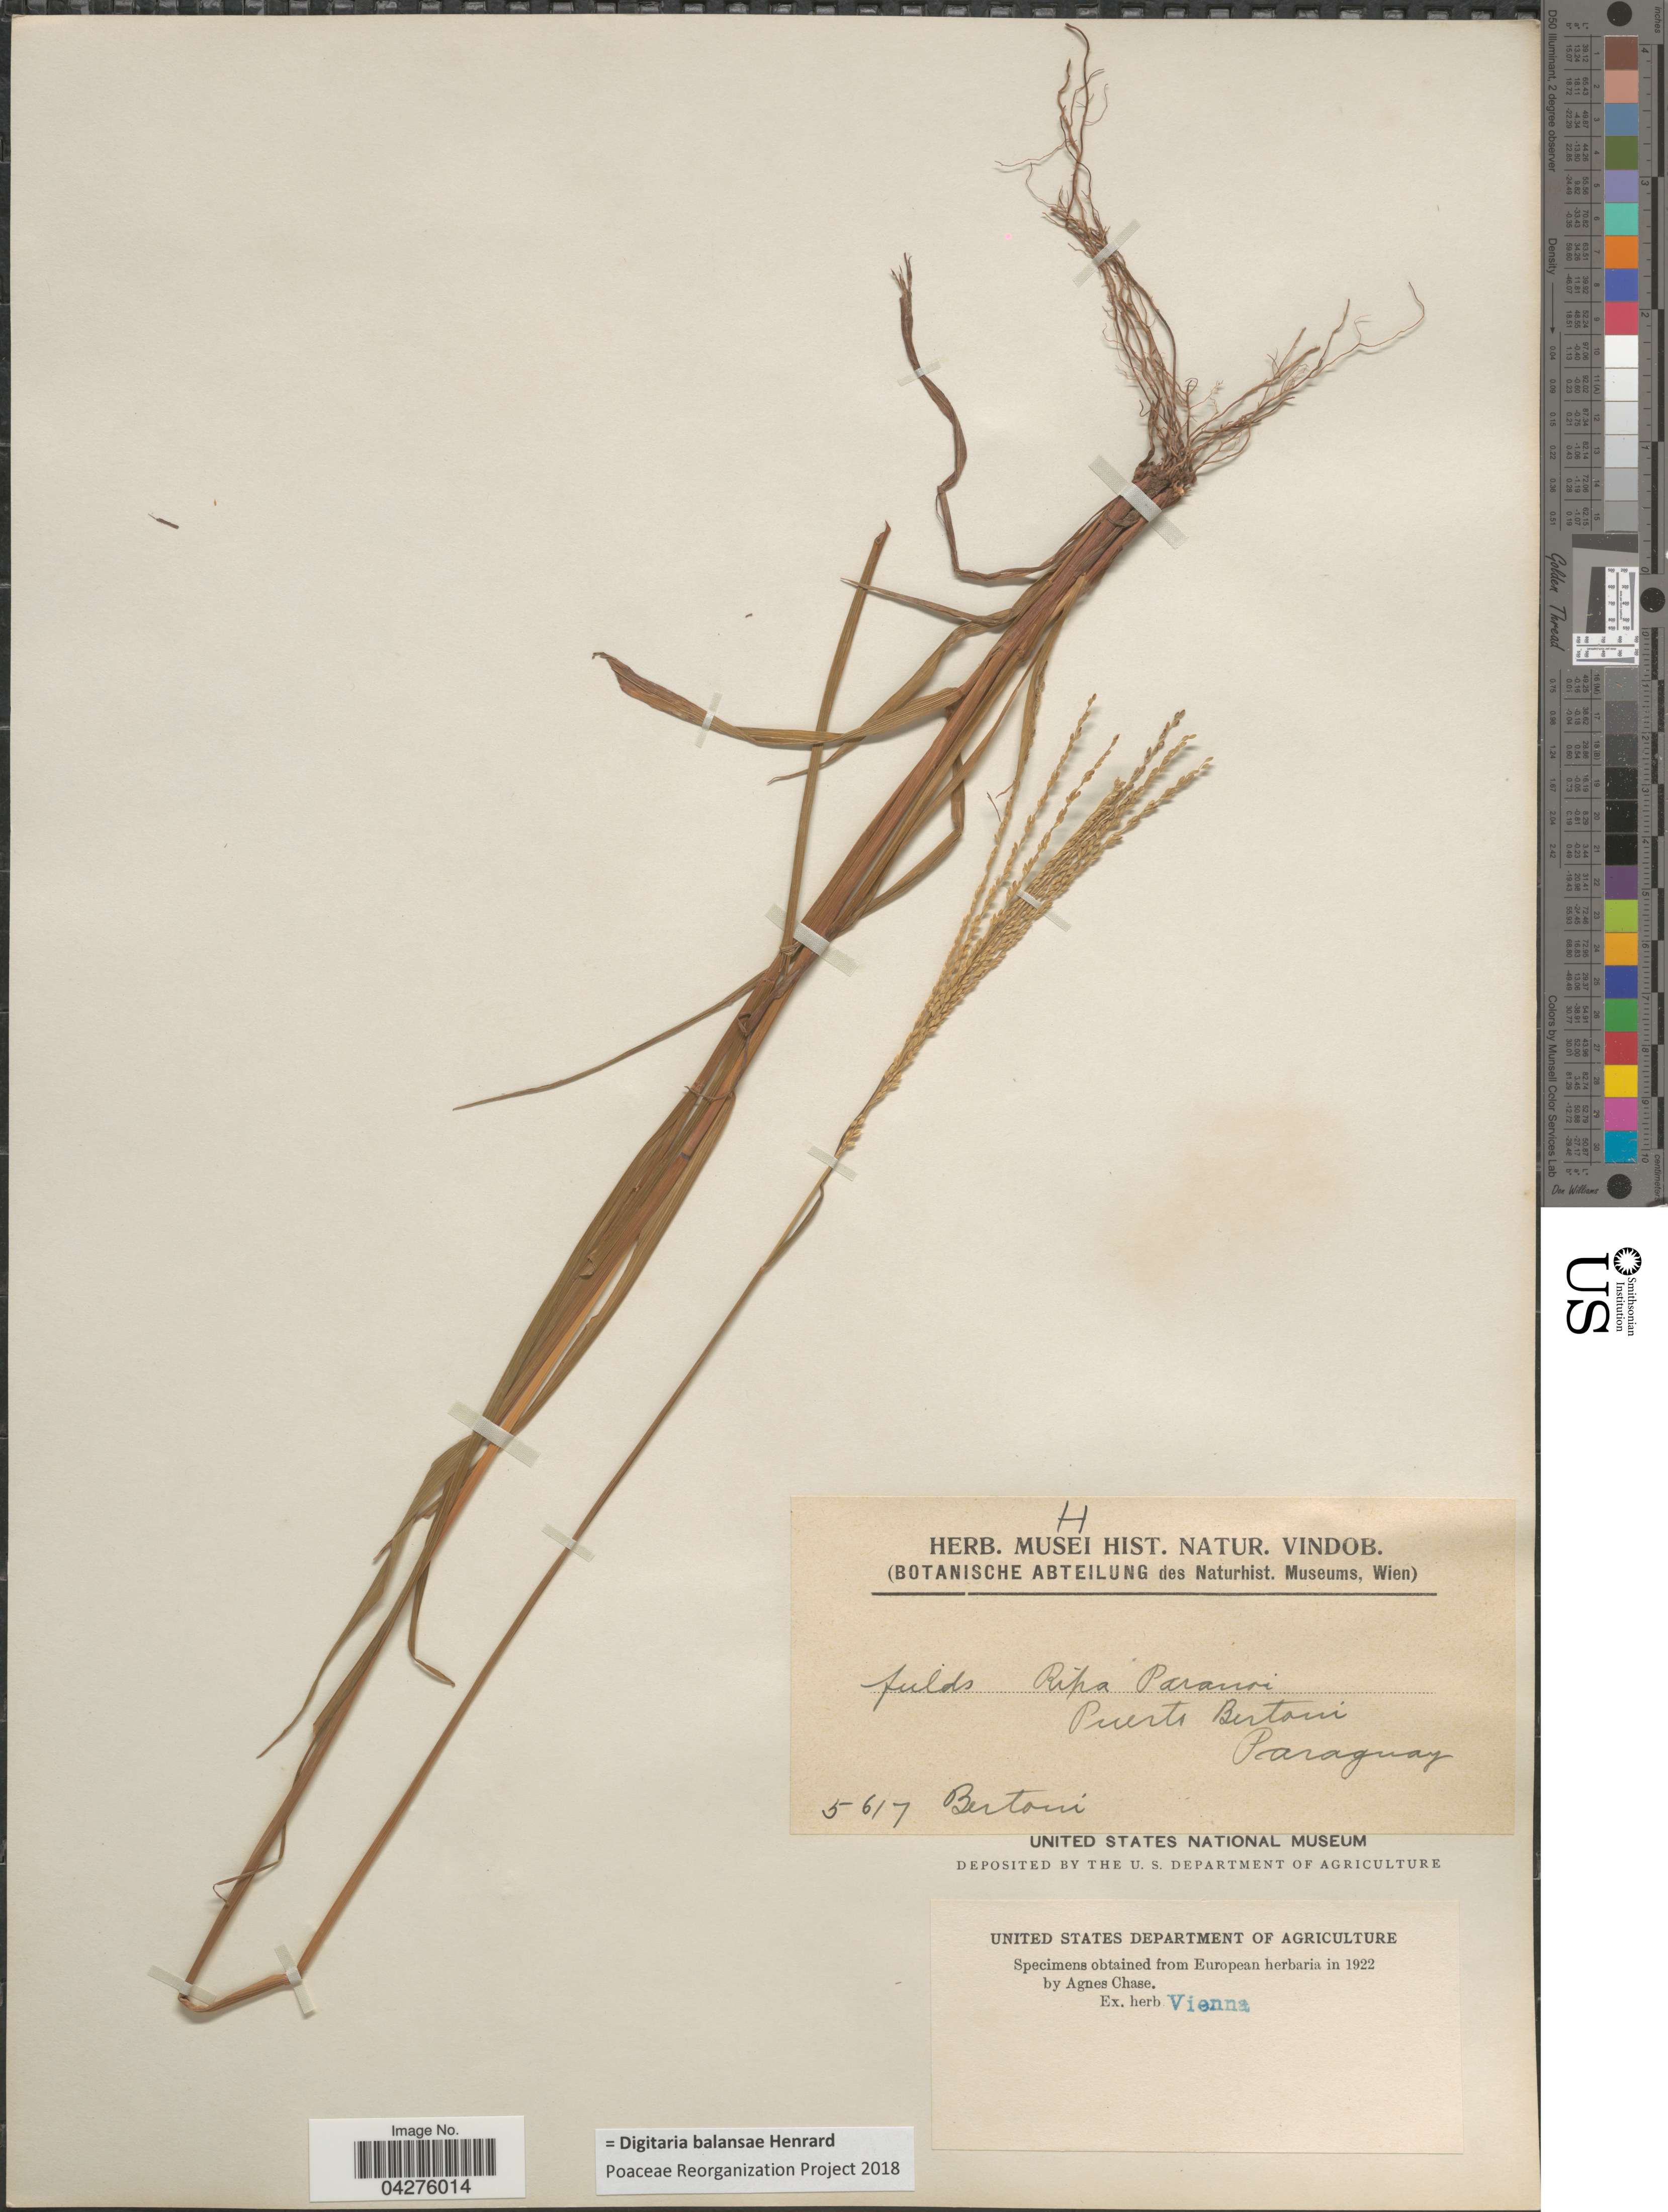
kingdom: Plantae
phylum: Tracheophyta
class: Liliopsida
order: Poales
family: Poaceae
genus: Digitaria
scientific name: Digitaria balansae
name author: Henr.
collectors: -- Bertoni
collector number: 5617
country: Paraguay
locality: Puerto Bertoni.